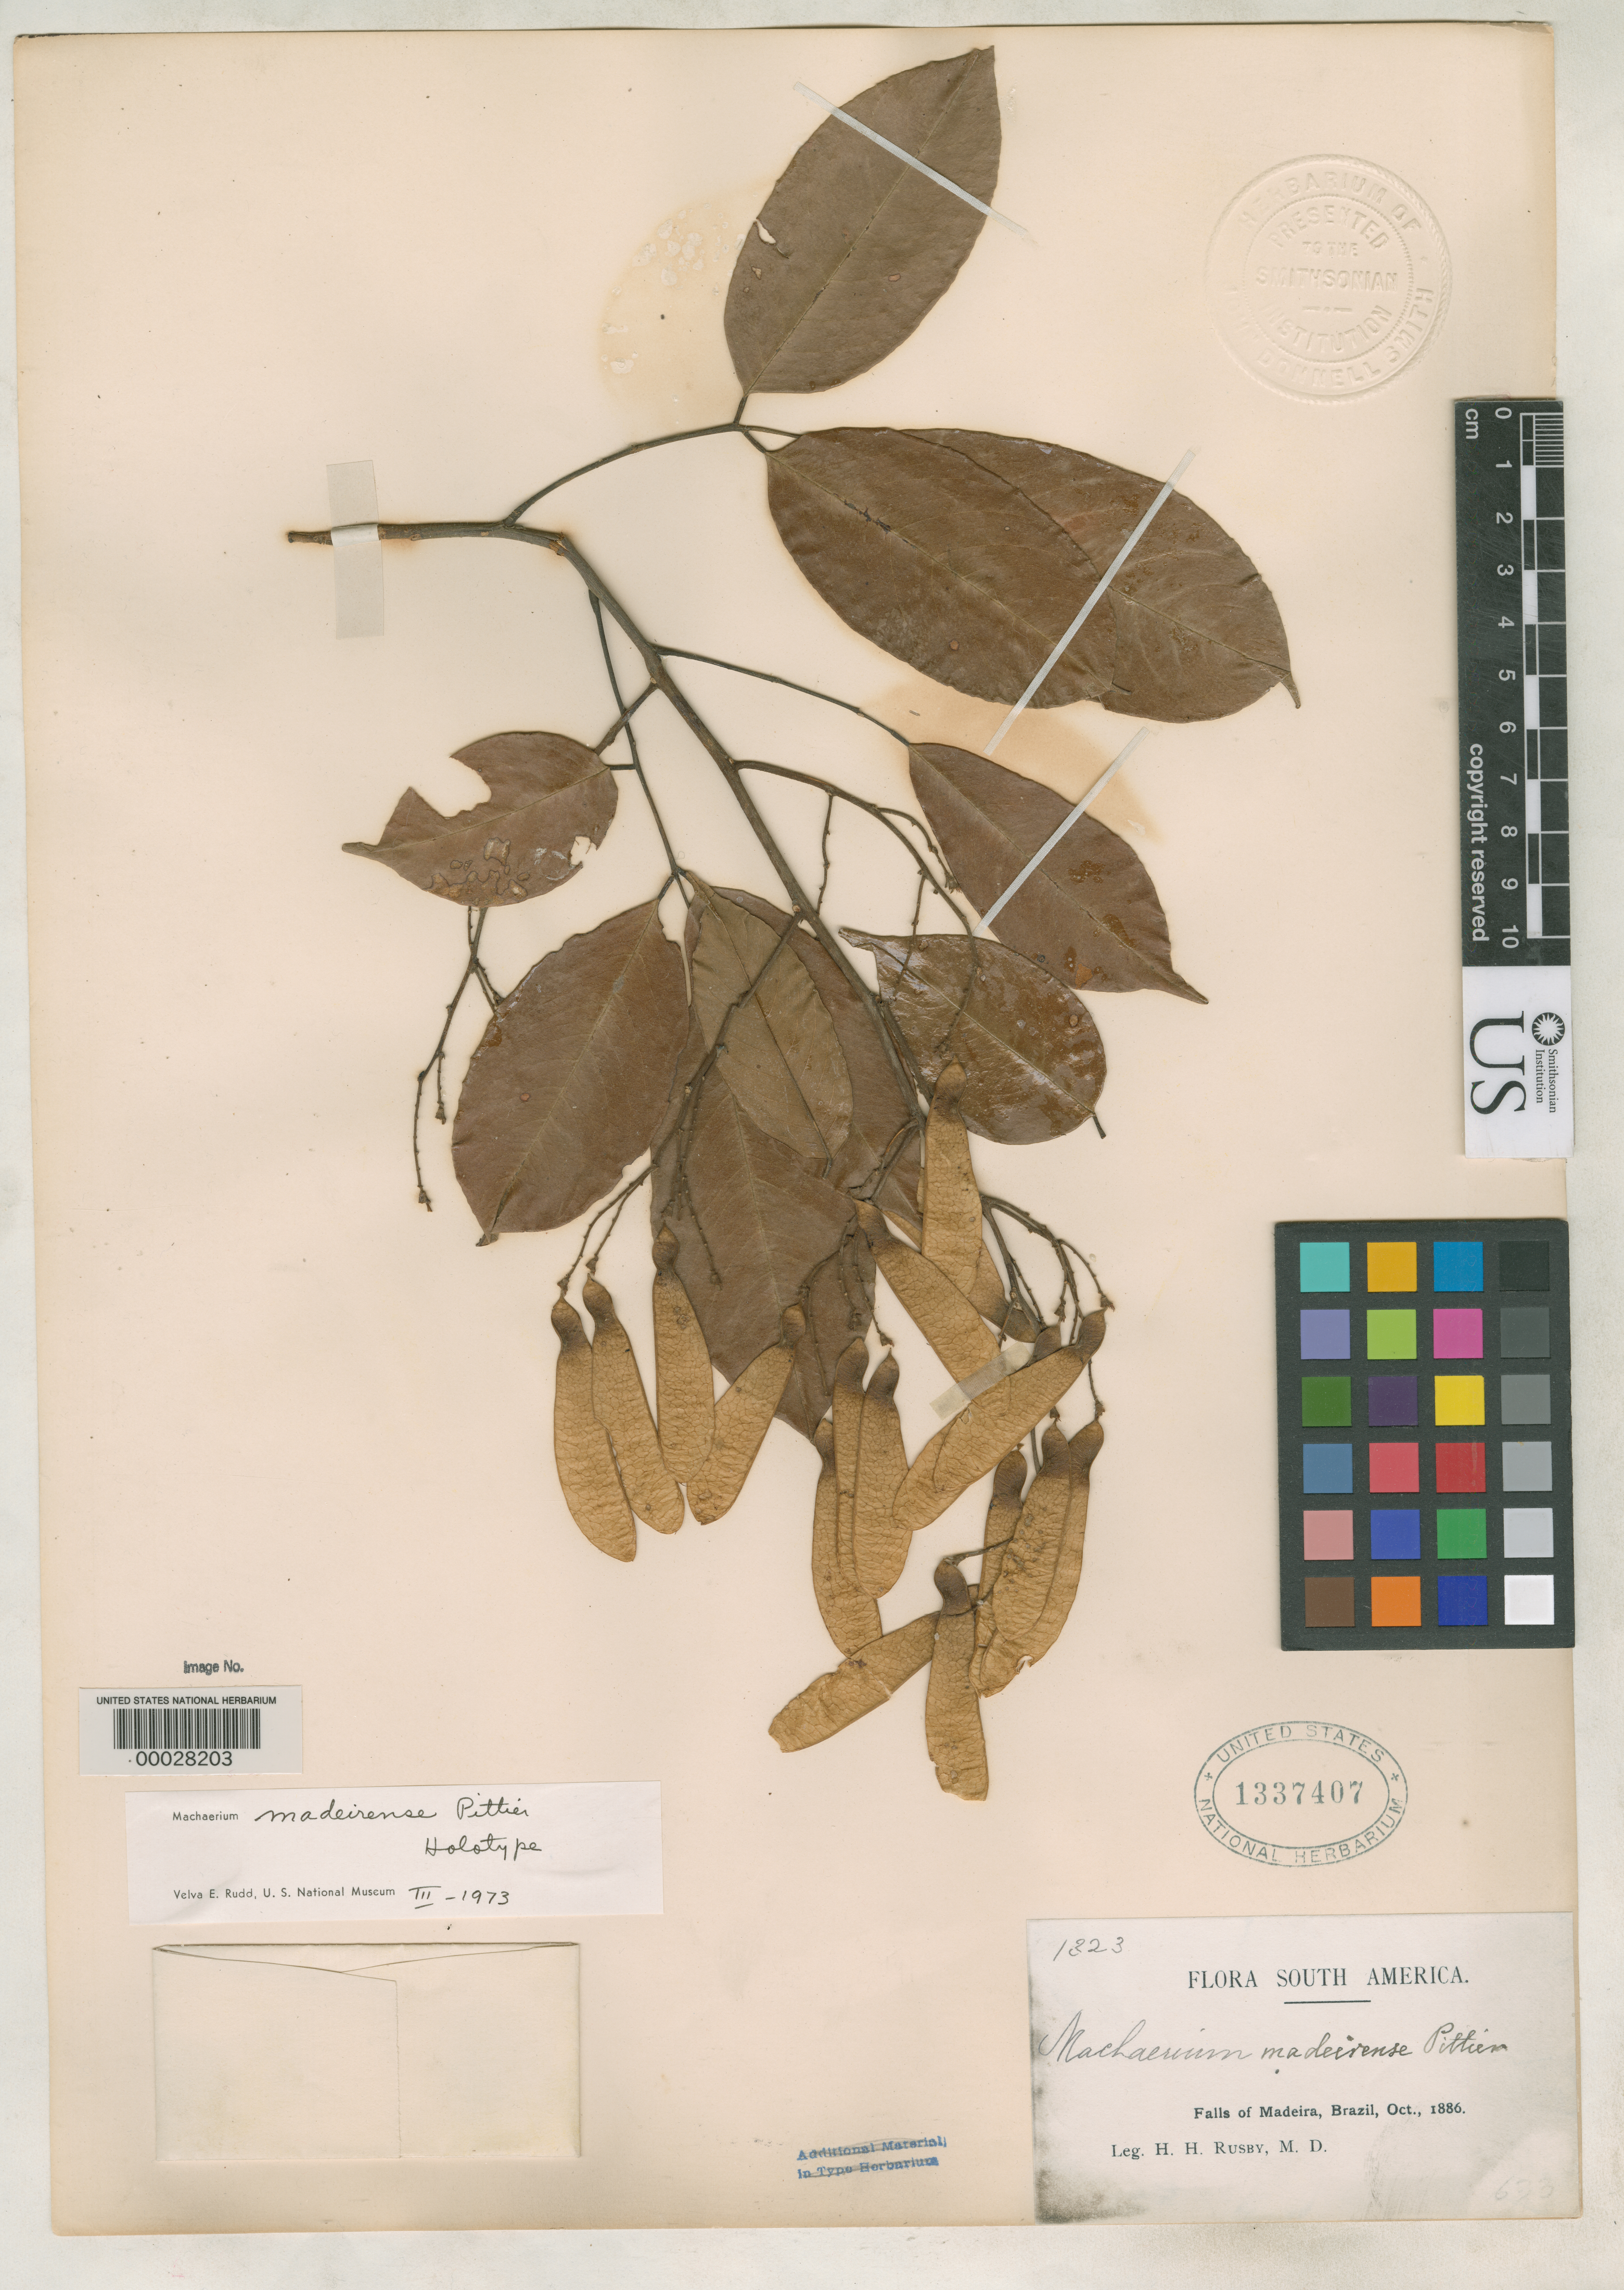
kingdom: Plantae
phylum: Tracheophyta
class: Magnoliopsida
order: Fabales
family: Fabaceae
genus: Machaerium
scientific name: Machaerium madeirense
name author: Pittier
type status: Holotype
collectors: H. H. Rusby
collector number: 1323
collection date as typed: Oct 1886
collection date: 1886-10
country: Brazil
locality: Falls of Madeira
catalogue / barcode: US 1337407